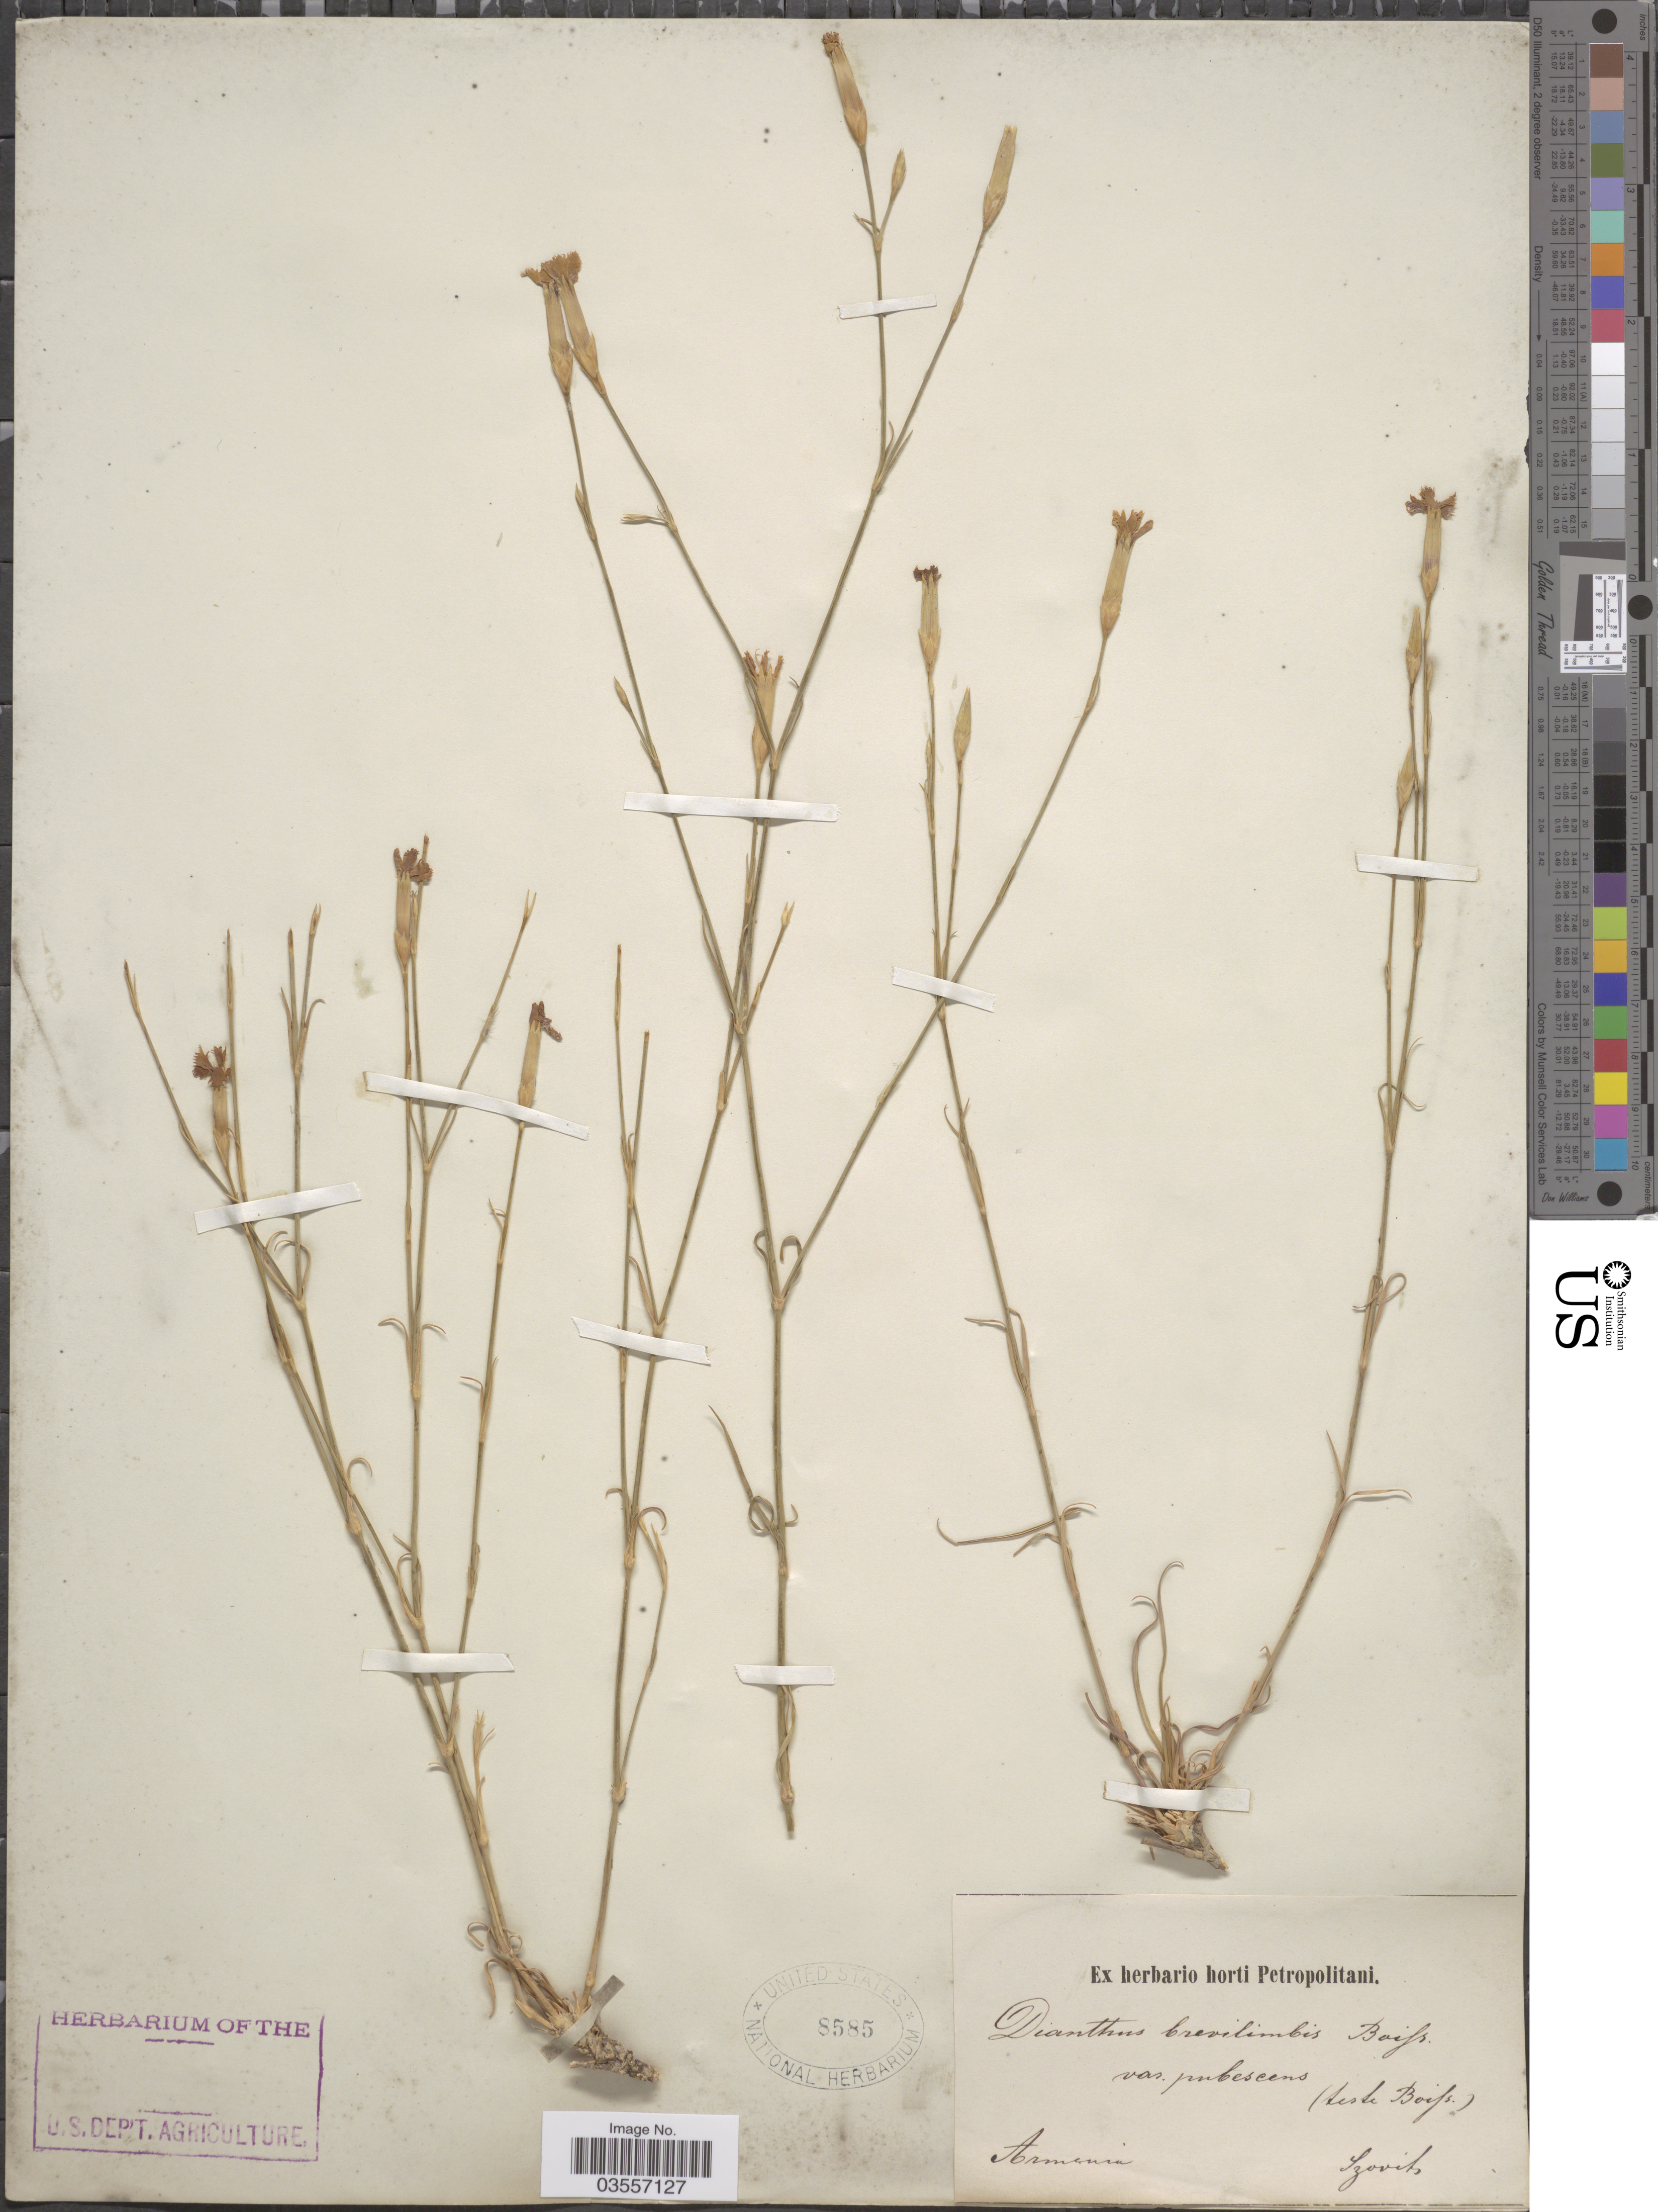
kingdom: Plantae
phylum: Tracheophyta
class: Magnoliopsida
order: Caryophyllales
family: Caryophyllaceae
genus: Dianthus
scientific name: Dianthus brevilimbis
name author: Boiss. ex Trautv.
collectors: Szovits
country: Armenia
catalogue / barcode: US 8585